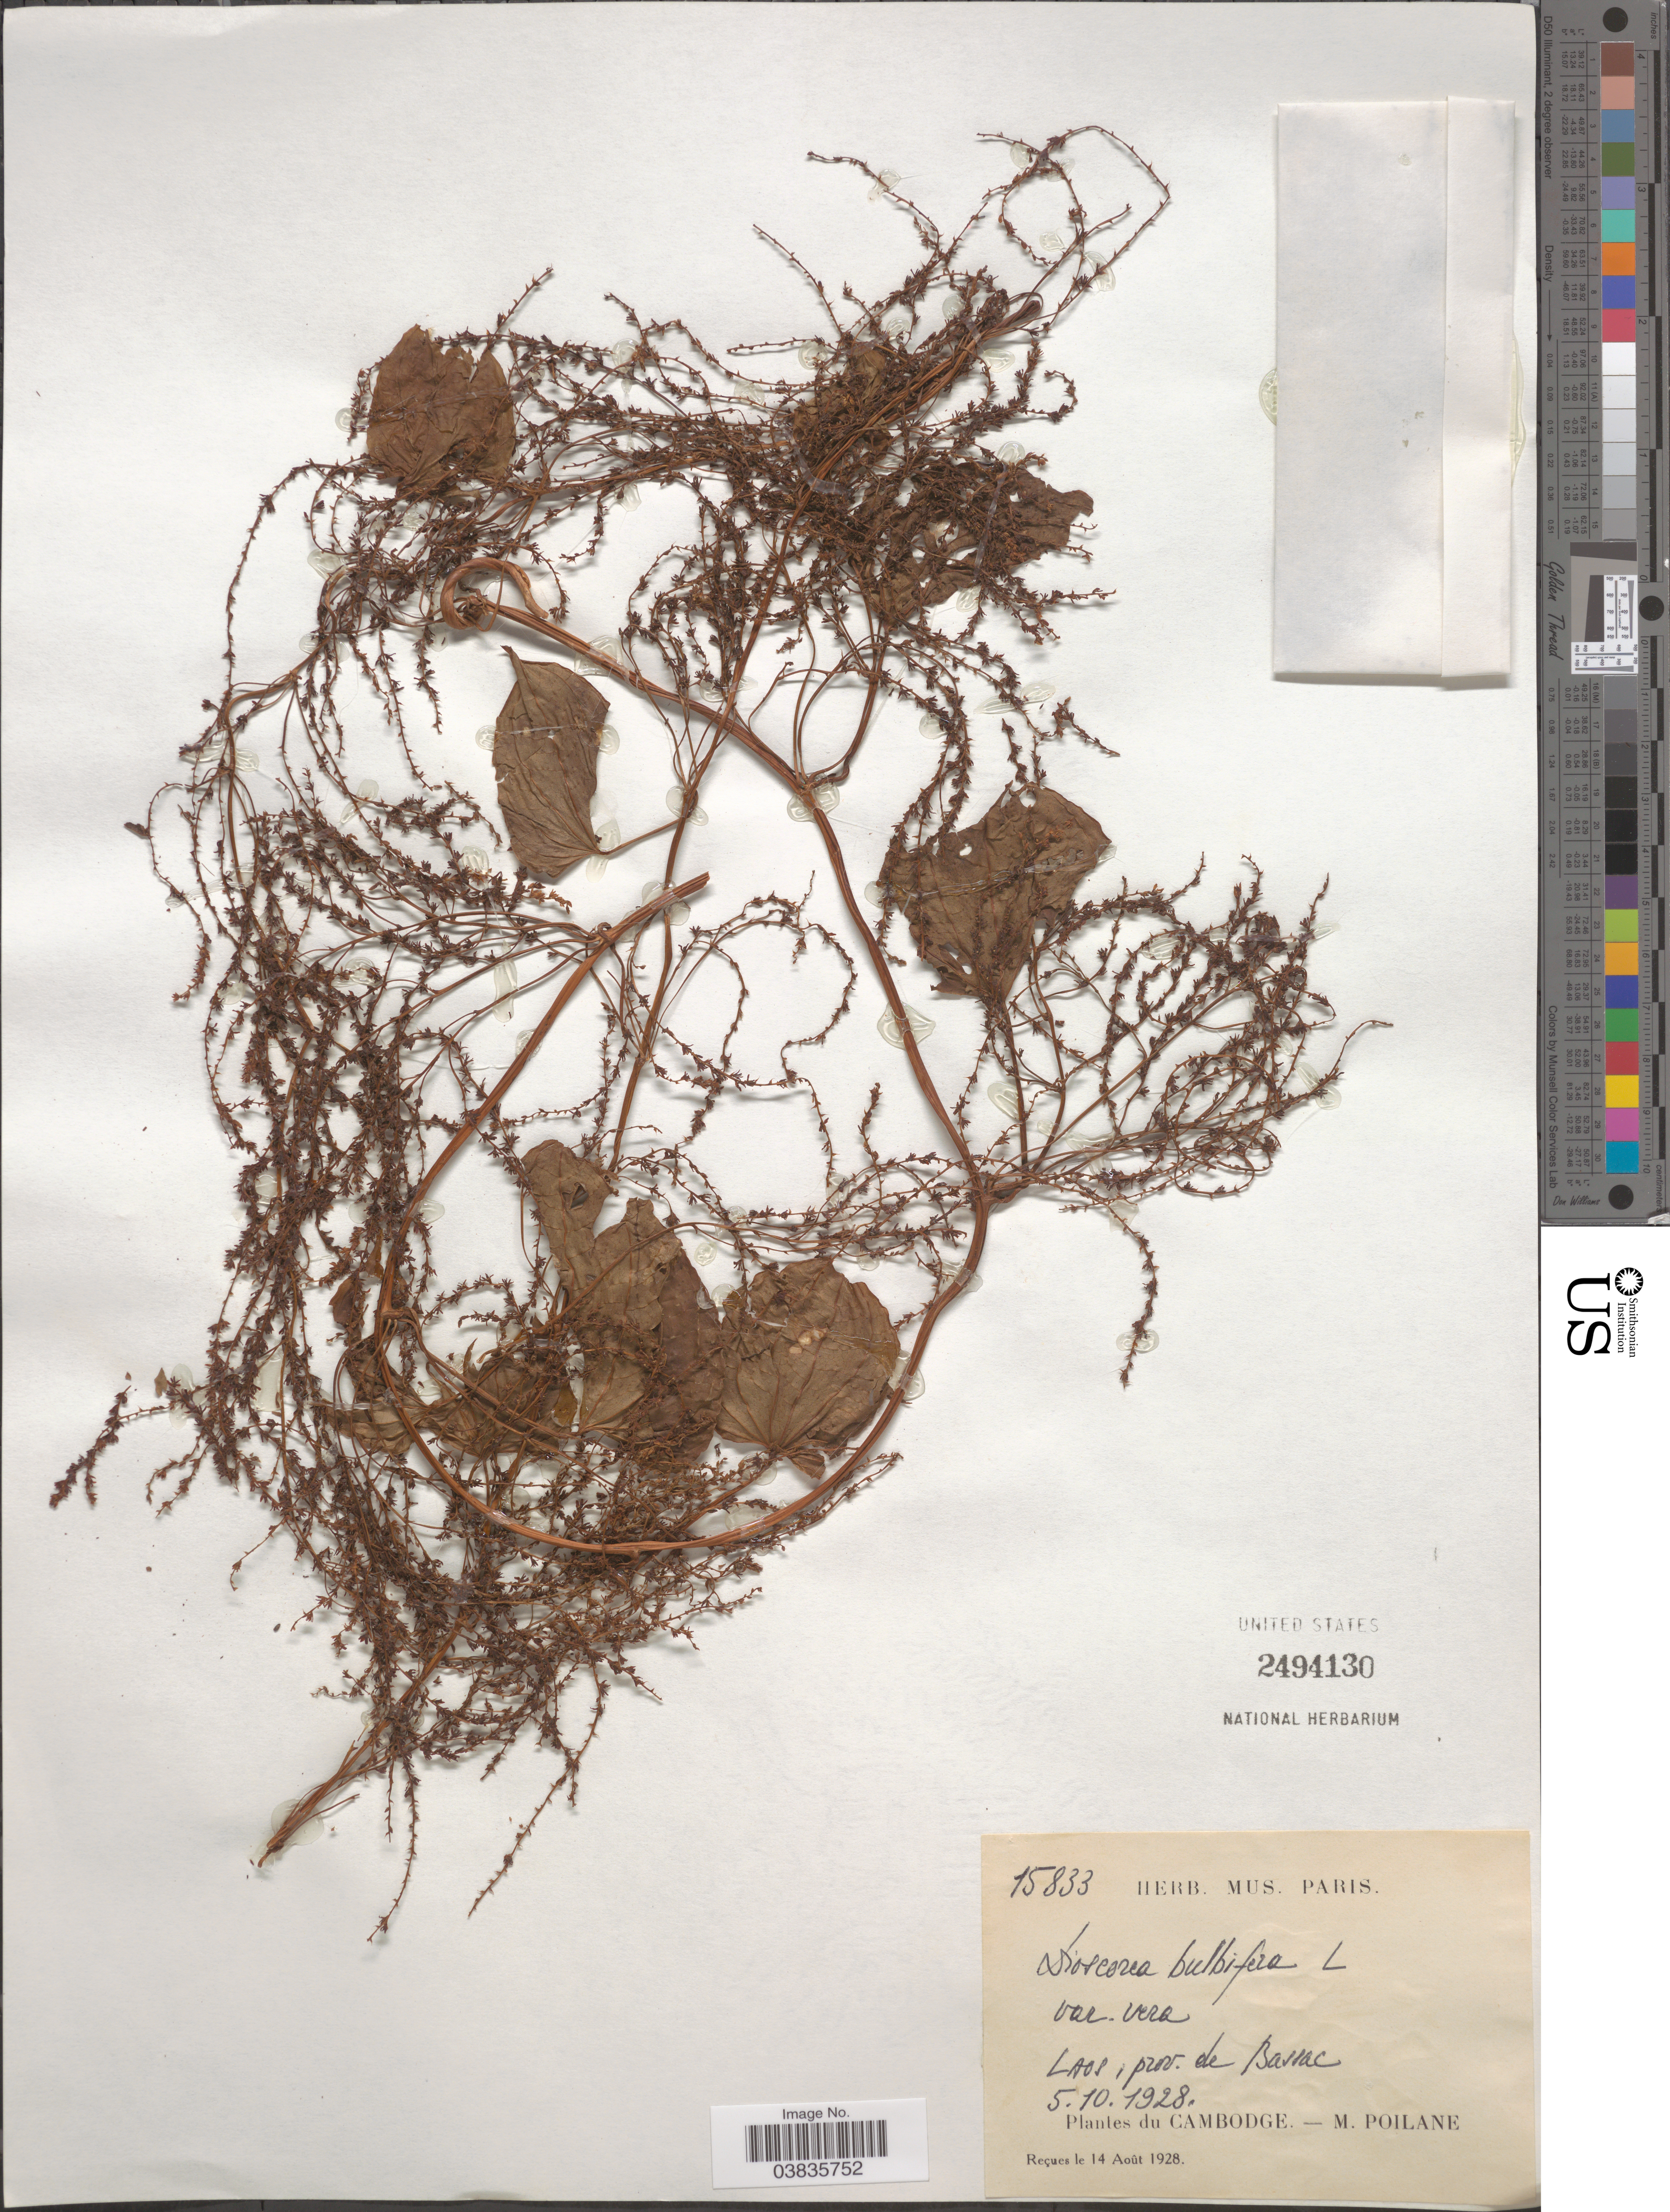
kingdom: Plantae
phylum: Tracheophyta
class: Liliopsida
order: Dioscoreales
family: Dioscoreaceae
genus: Dioscorea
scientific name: Dioscorea bulbifera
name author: L.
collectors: M. Poilane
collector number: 15833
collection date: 1928-10-05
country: Laos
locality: Prov. de Bassac. Cambodge.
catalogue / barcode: US 2494130